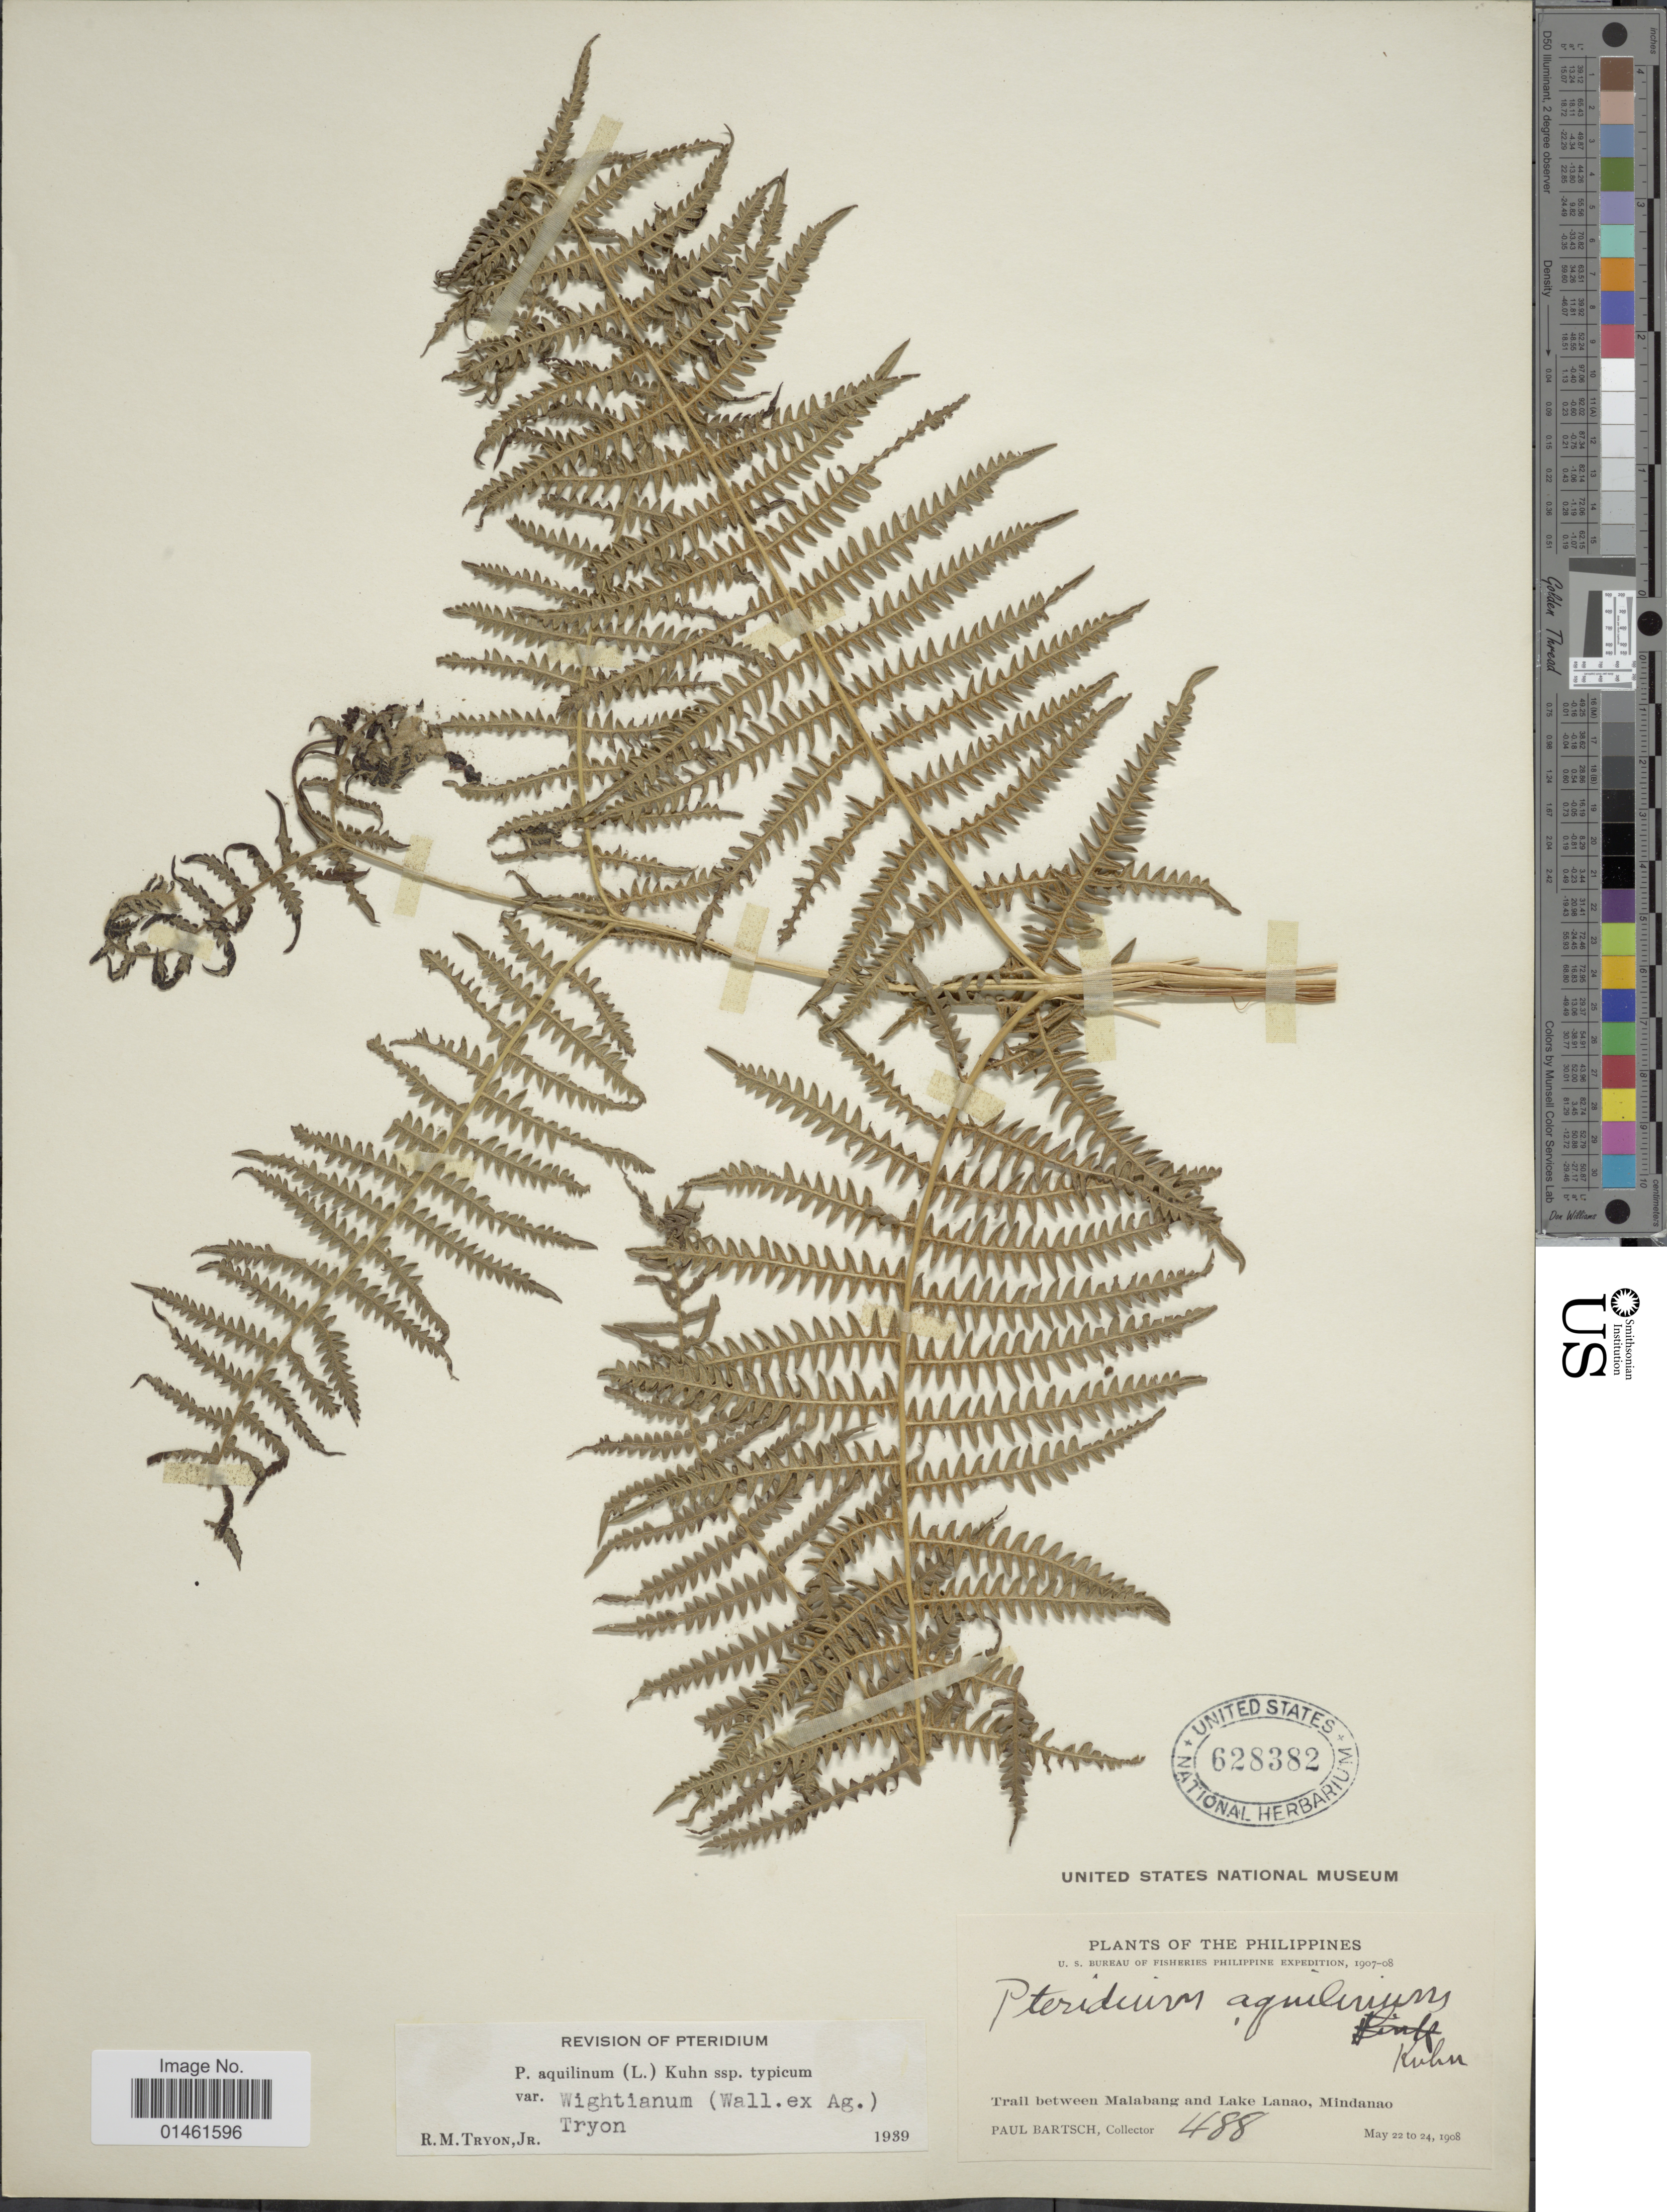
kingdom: Plantae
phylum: Tracheophyta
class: Polypodiopsida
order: Polypodiales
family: Dennstaedtiaceae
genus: Pteridium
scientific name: Pteridium aquilinum var. wightianum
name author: (J. Agardh) R.M. Tryon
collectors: P. Bartsch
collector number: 488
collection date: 1908-05-22/1908-05-24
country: Philippines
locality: Trail between Malabang and Lake Lanao, Mindanao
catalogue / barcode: US 628382